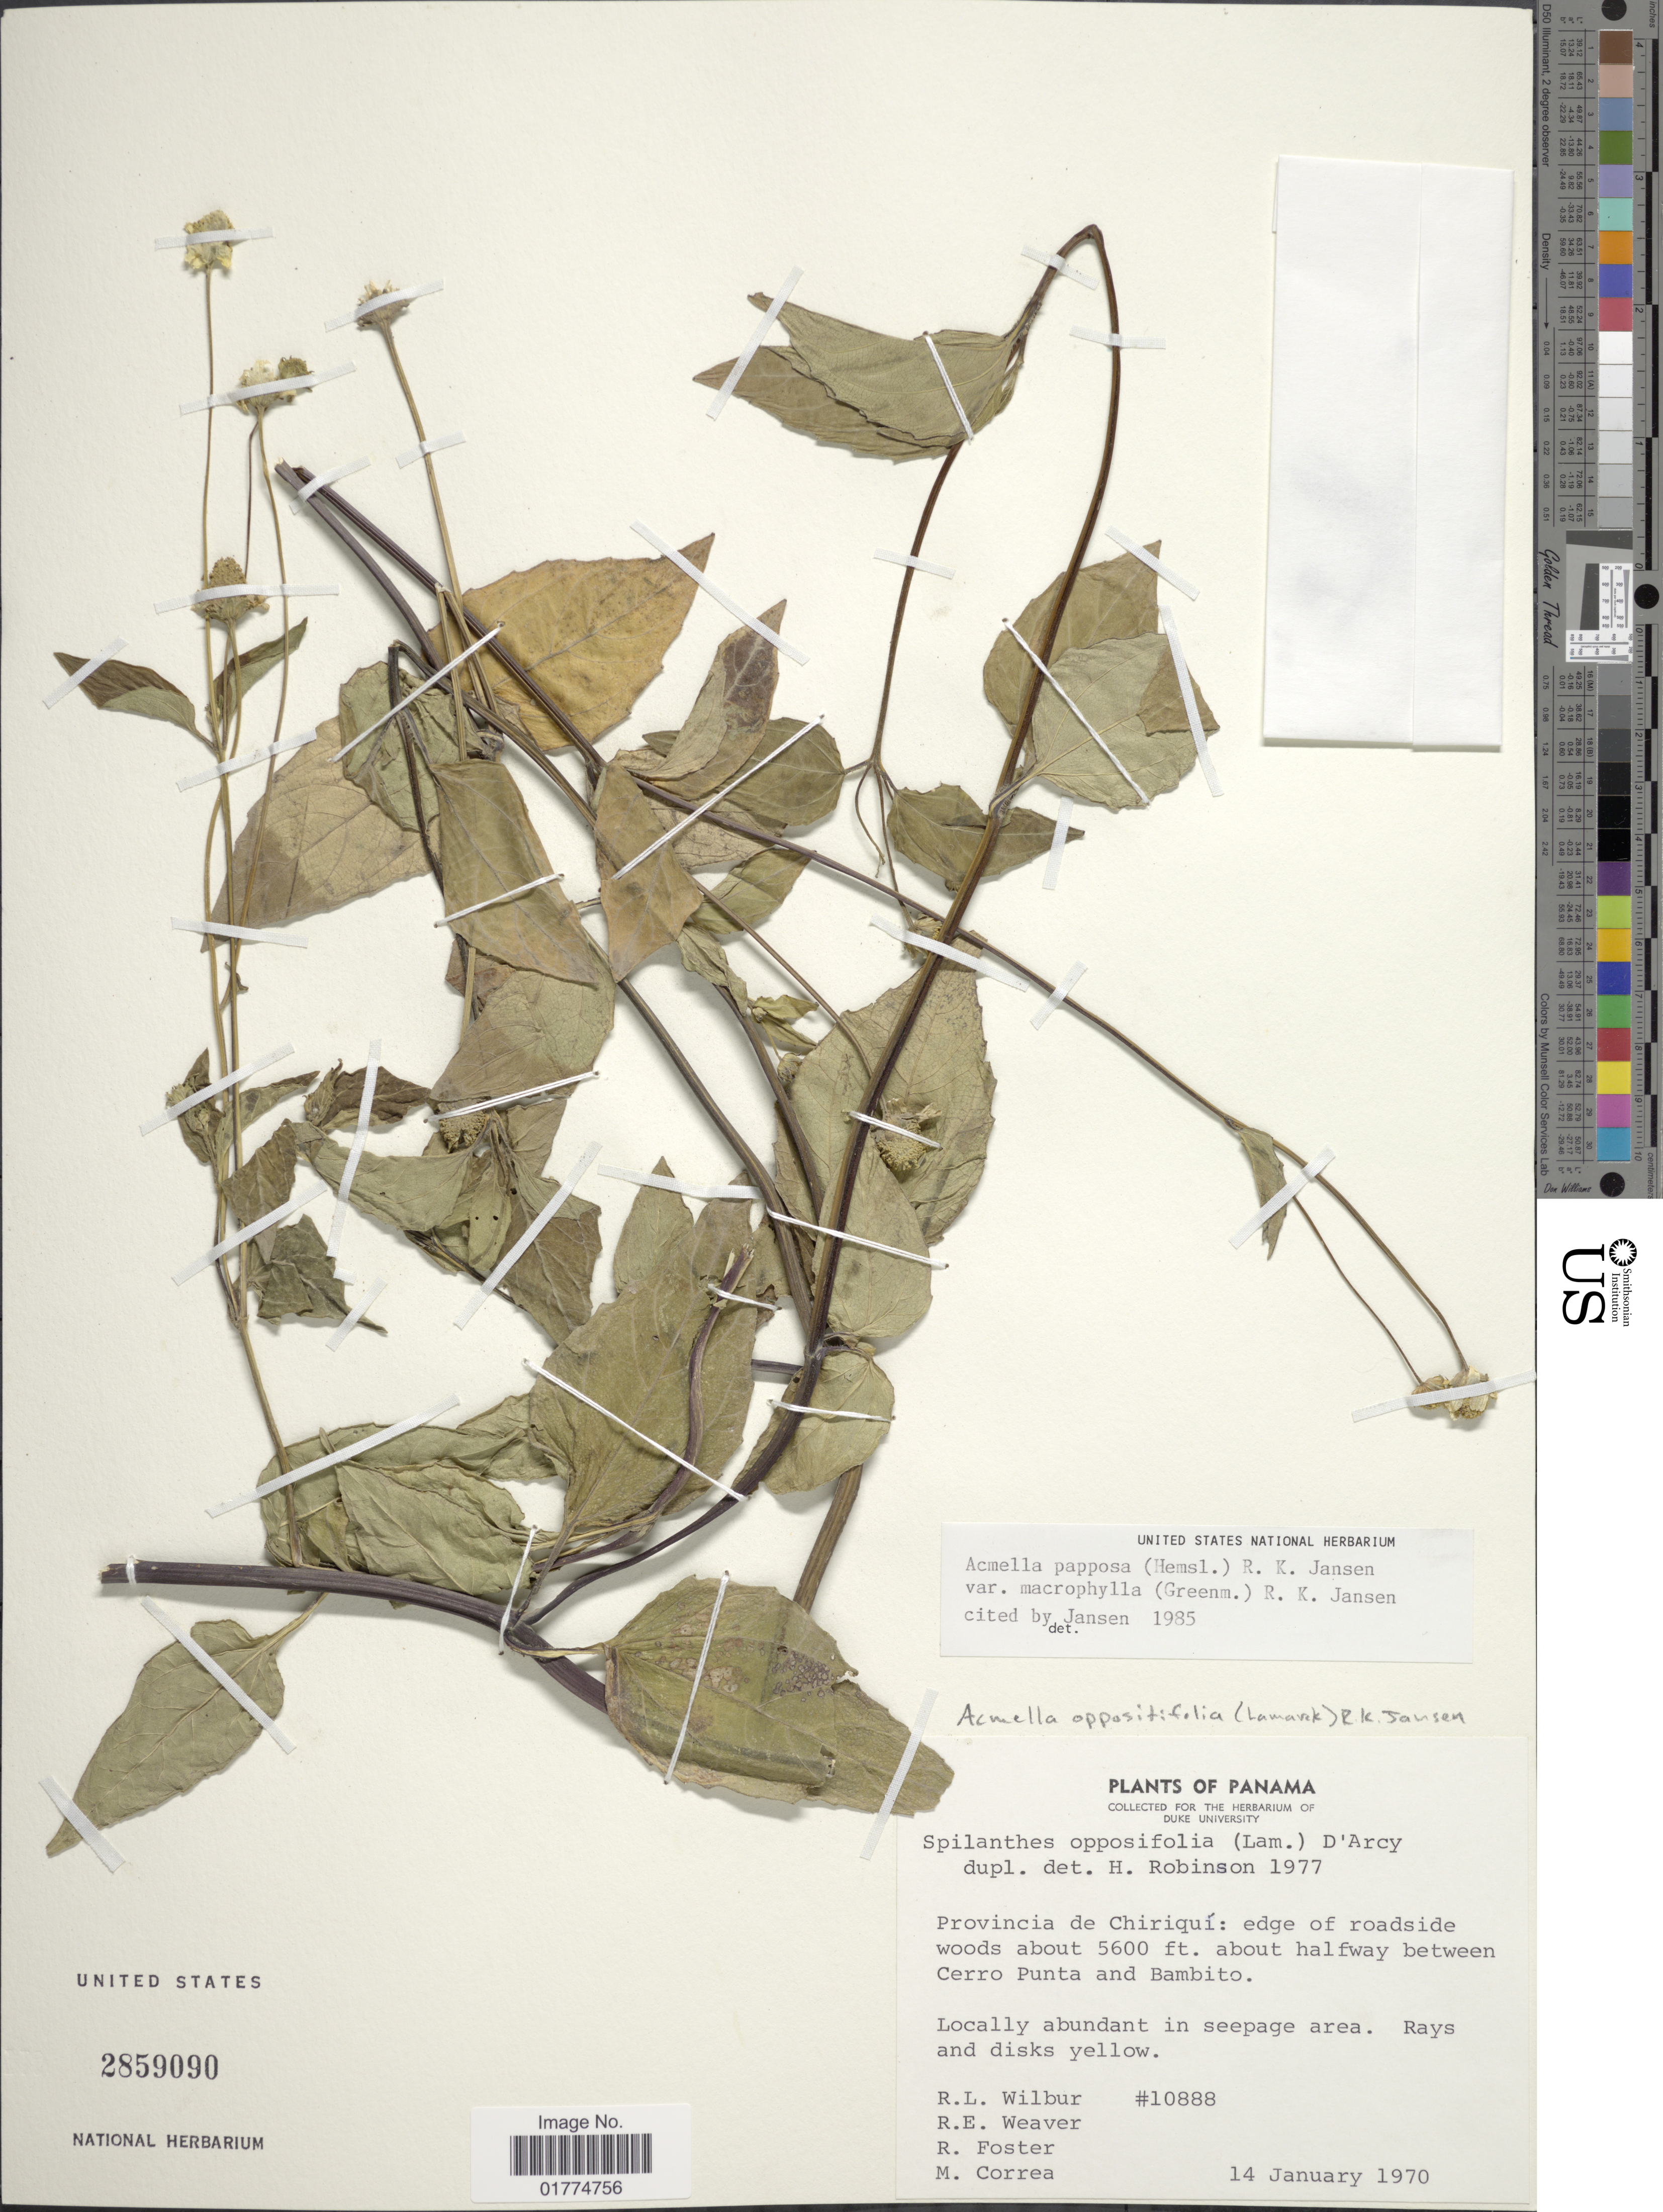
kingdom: Plantae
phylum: Tracheophyta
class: Magnoliopsida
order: Asterales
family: Asteraceae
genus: Acmella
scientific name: Acmella papposa var. macrophylla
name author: (Greenm.) R.K. Jansen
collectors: R. L. Wilbur, R. E. Weaver, R. Foster & M. Correa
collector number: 10888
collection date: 1970-01-14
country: Panama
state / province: Chiriqui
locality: Edge of roadside woods about halfway between Cerro Punta and Bambito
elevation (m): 1707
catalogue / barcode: US 2859090